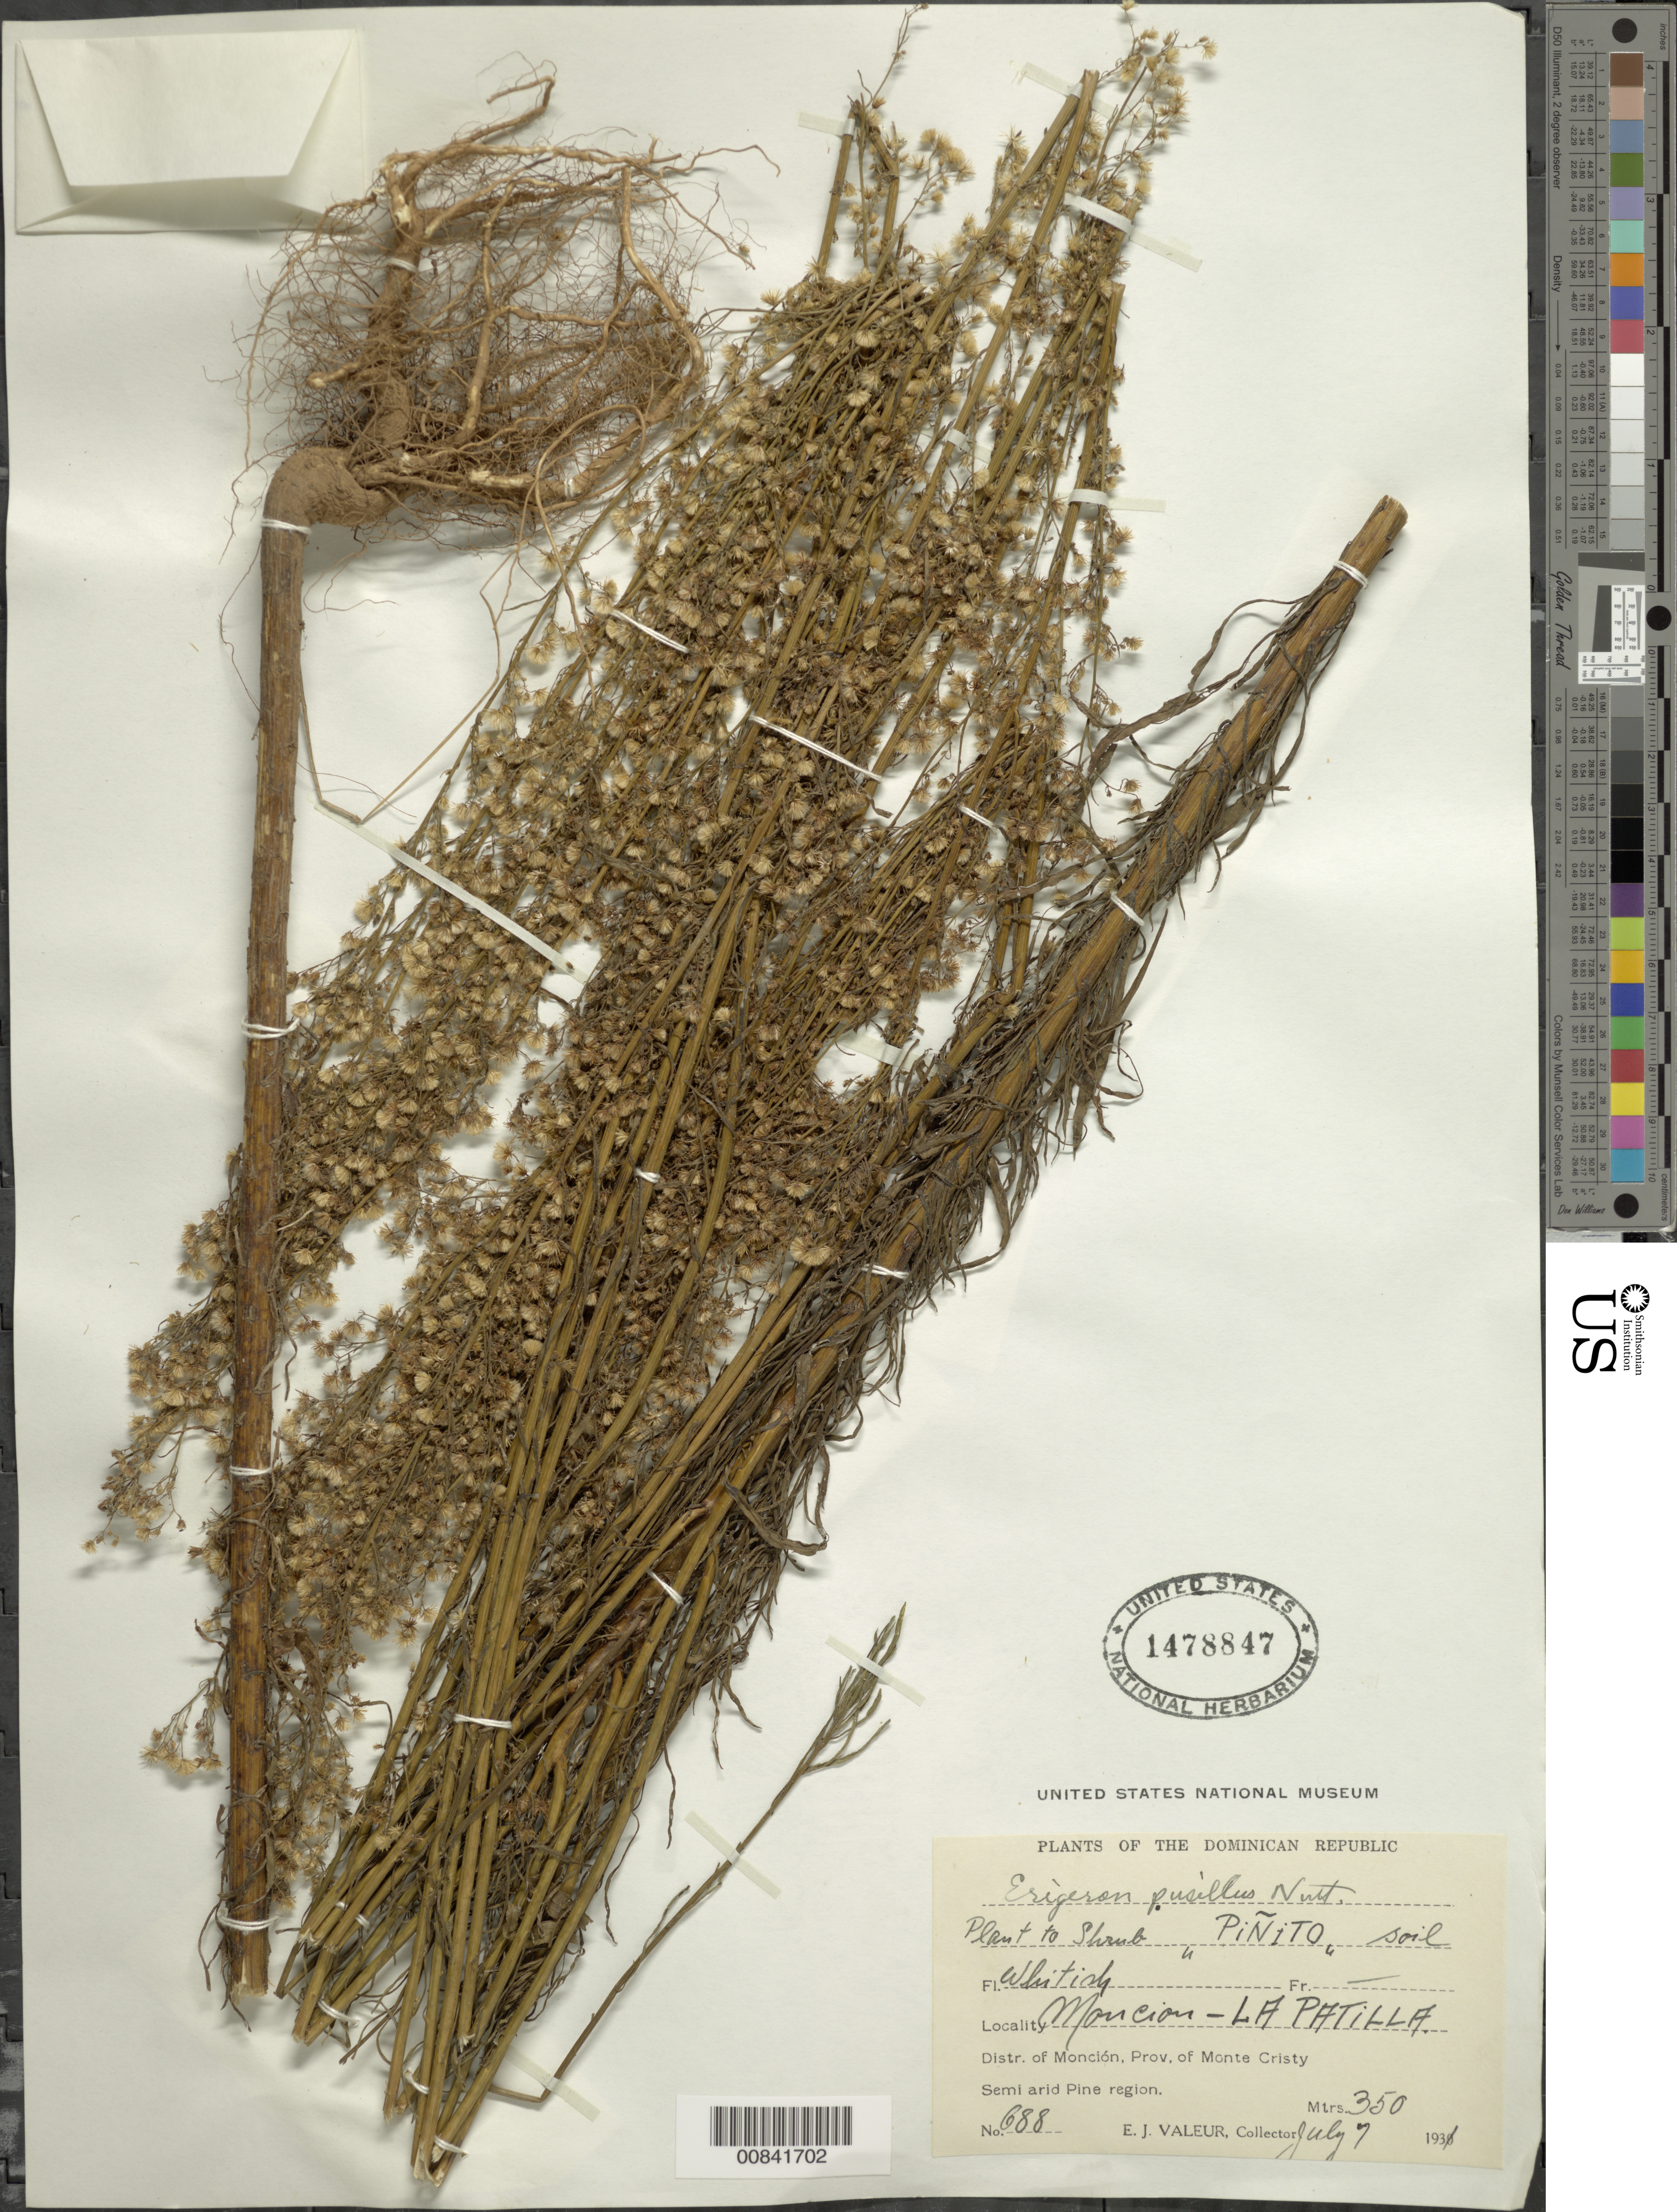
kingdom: Plantae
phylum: Tracheophyta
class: Magnoliopsida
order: Asterales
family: Asteraceae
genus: Conyza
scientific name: Conyza canadensis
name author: (L.) Cronq.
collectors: E. Valeur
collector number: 688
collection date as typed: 07 Jul 1931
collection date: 1931-07-07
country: Dominican Republic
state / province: Monte Cristi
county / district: Monción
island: Hispaniola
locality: Moncion, La Patilla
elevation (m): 350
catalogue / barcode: US 1478847